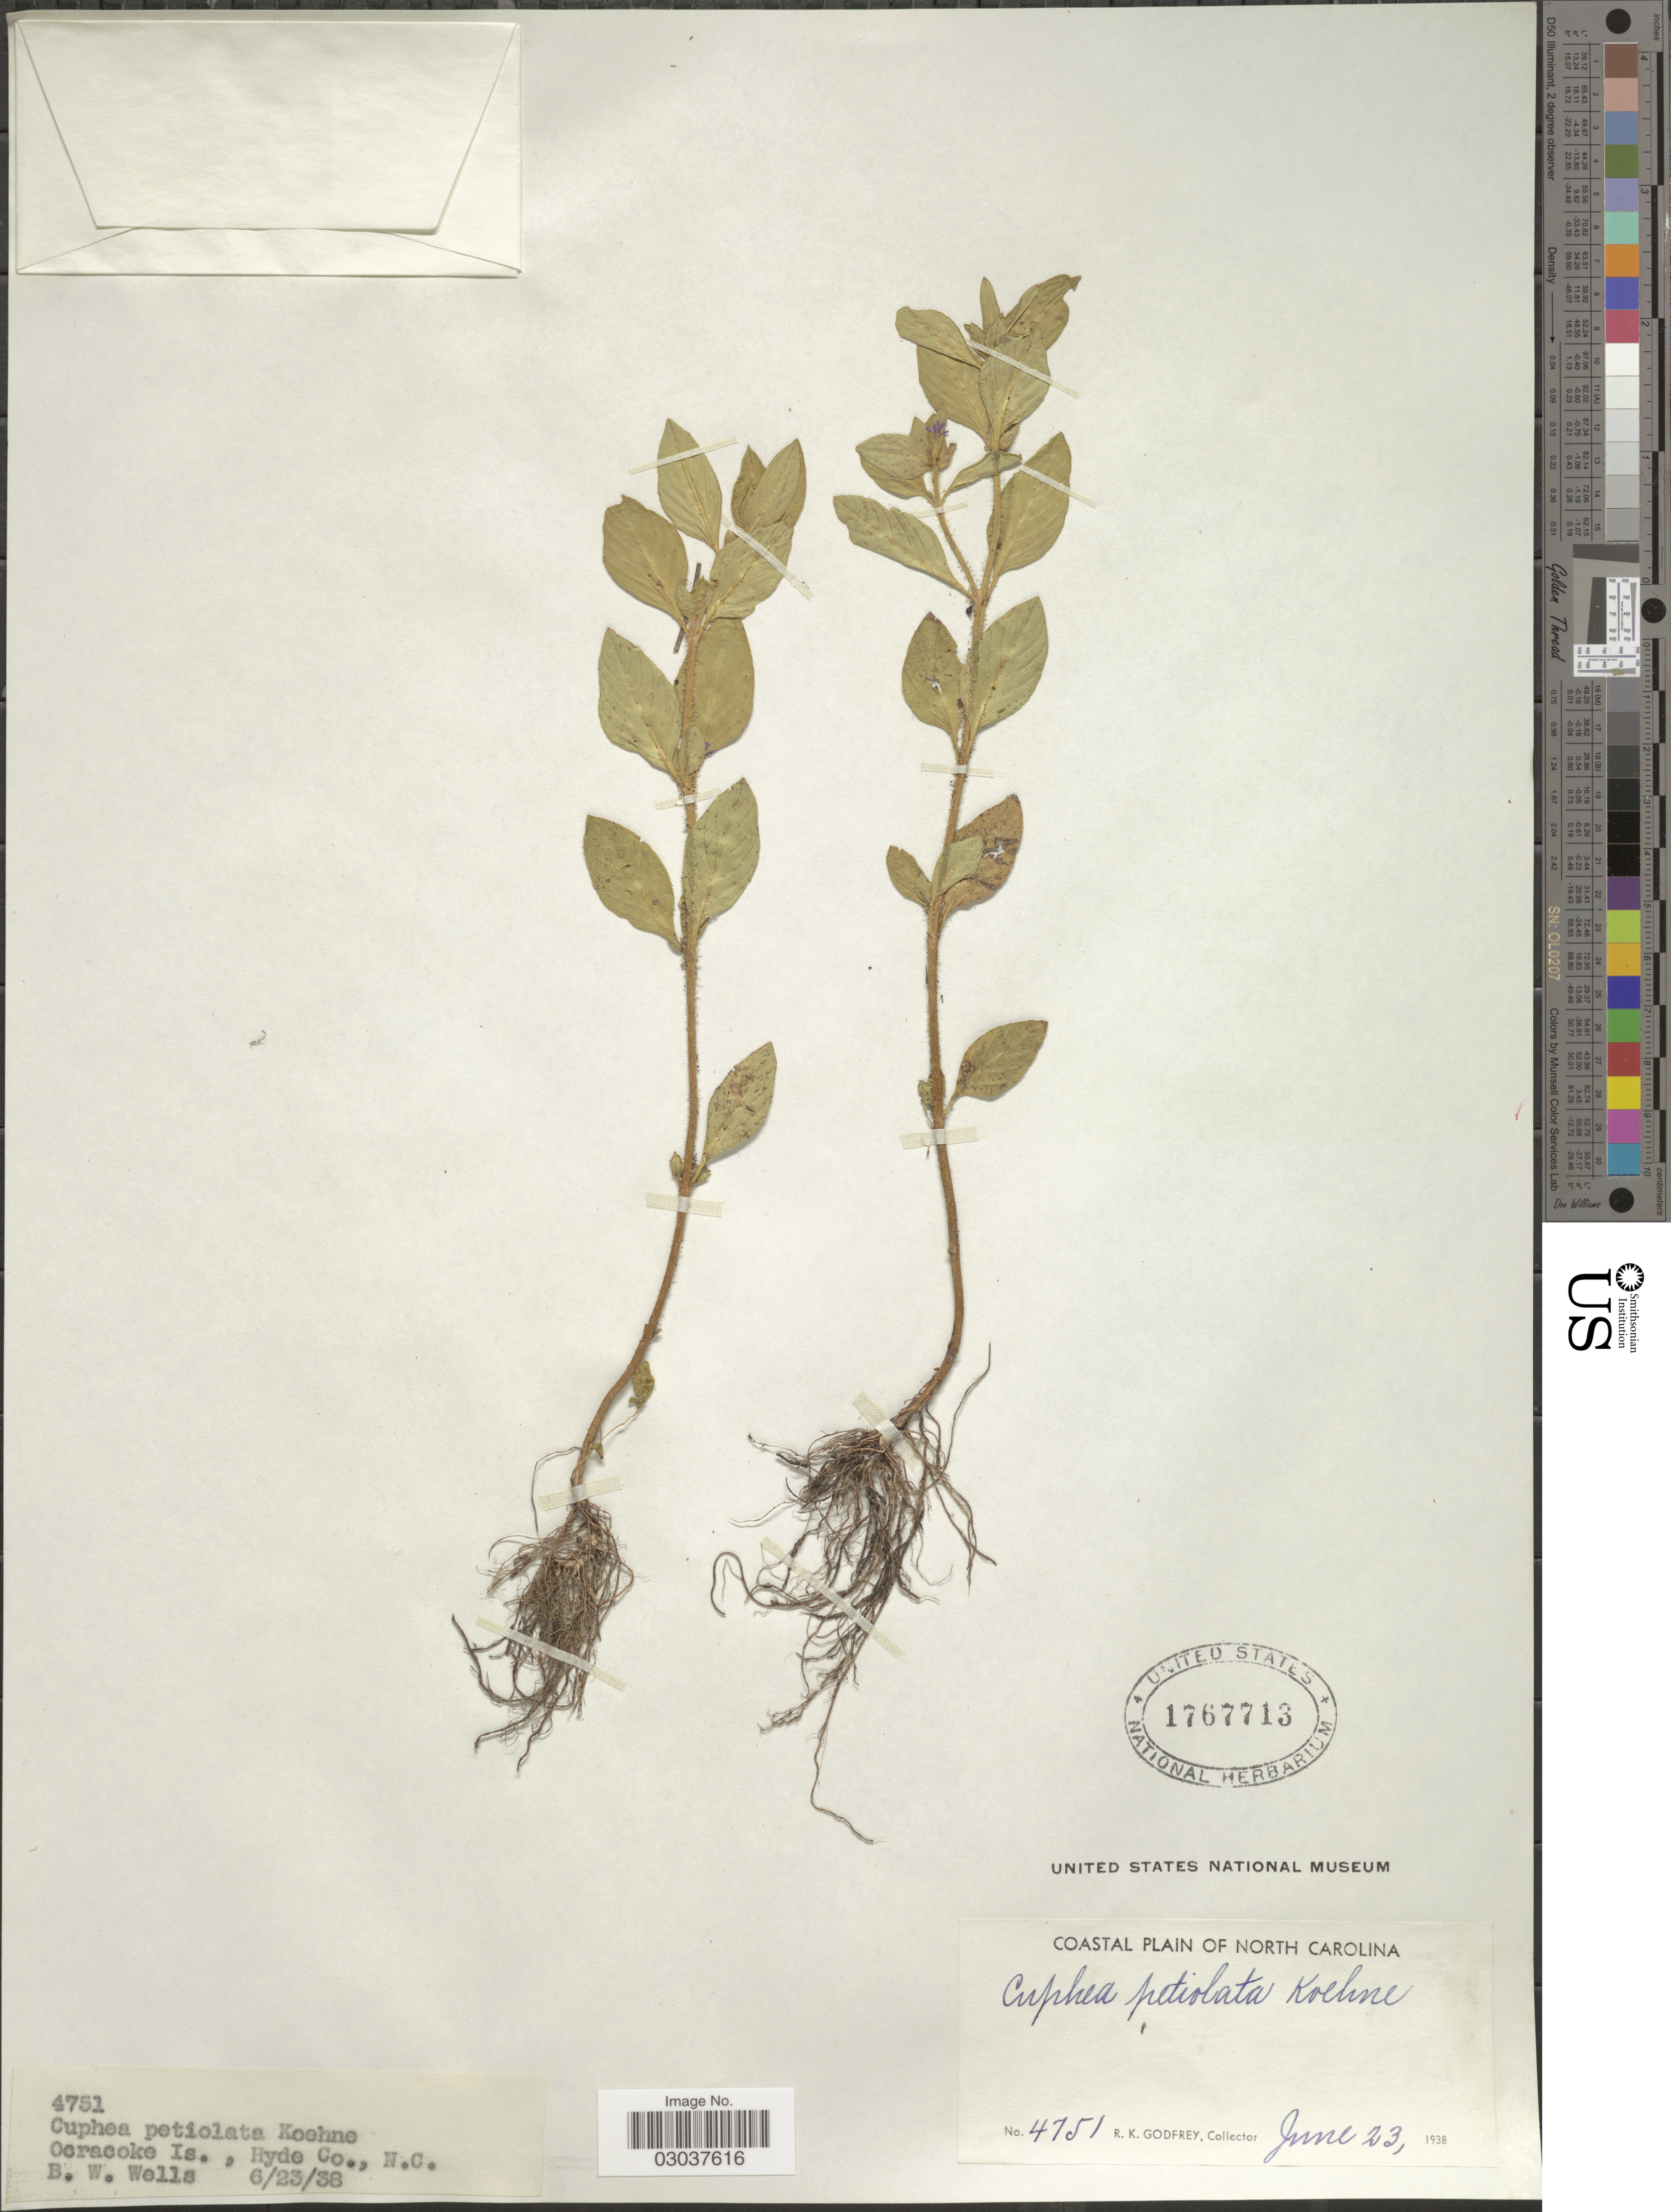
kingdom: Plantae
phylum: Tracheophyta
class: Magnoliopsida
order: Myrtales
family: Lythraceae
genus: Cuphea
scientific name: Cuphea petiolata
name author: Pohl ex Koehne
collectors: R. K. Godfrey & B. Wells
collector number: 4751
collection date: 1938-06-23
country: United States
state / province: North Carolina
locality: Coastal Plain of North Carolina. Ocracoke Is., Hyde Co., N. C.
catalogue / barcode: US 1767713